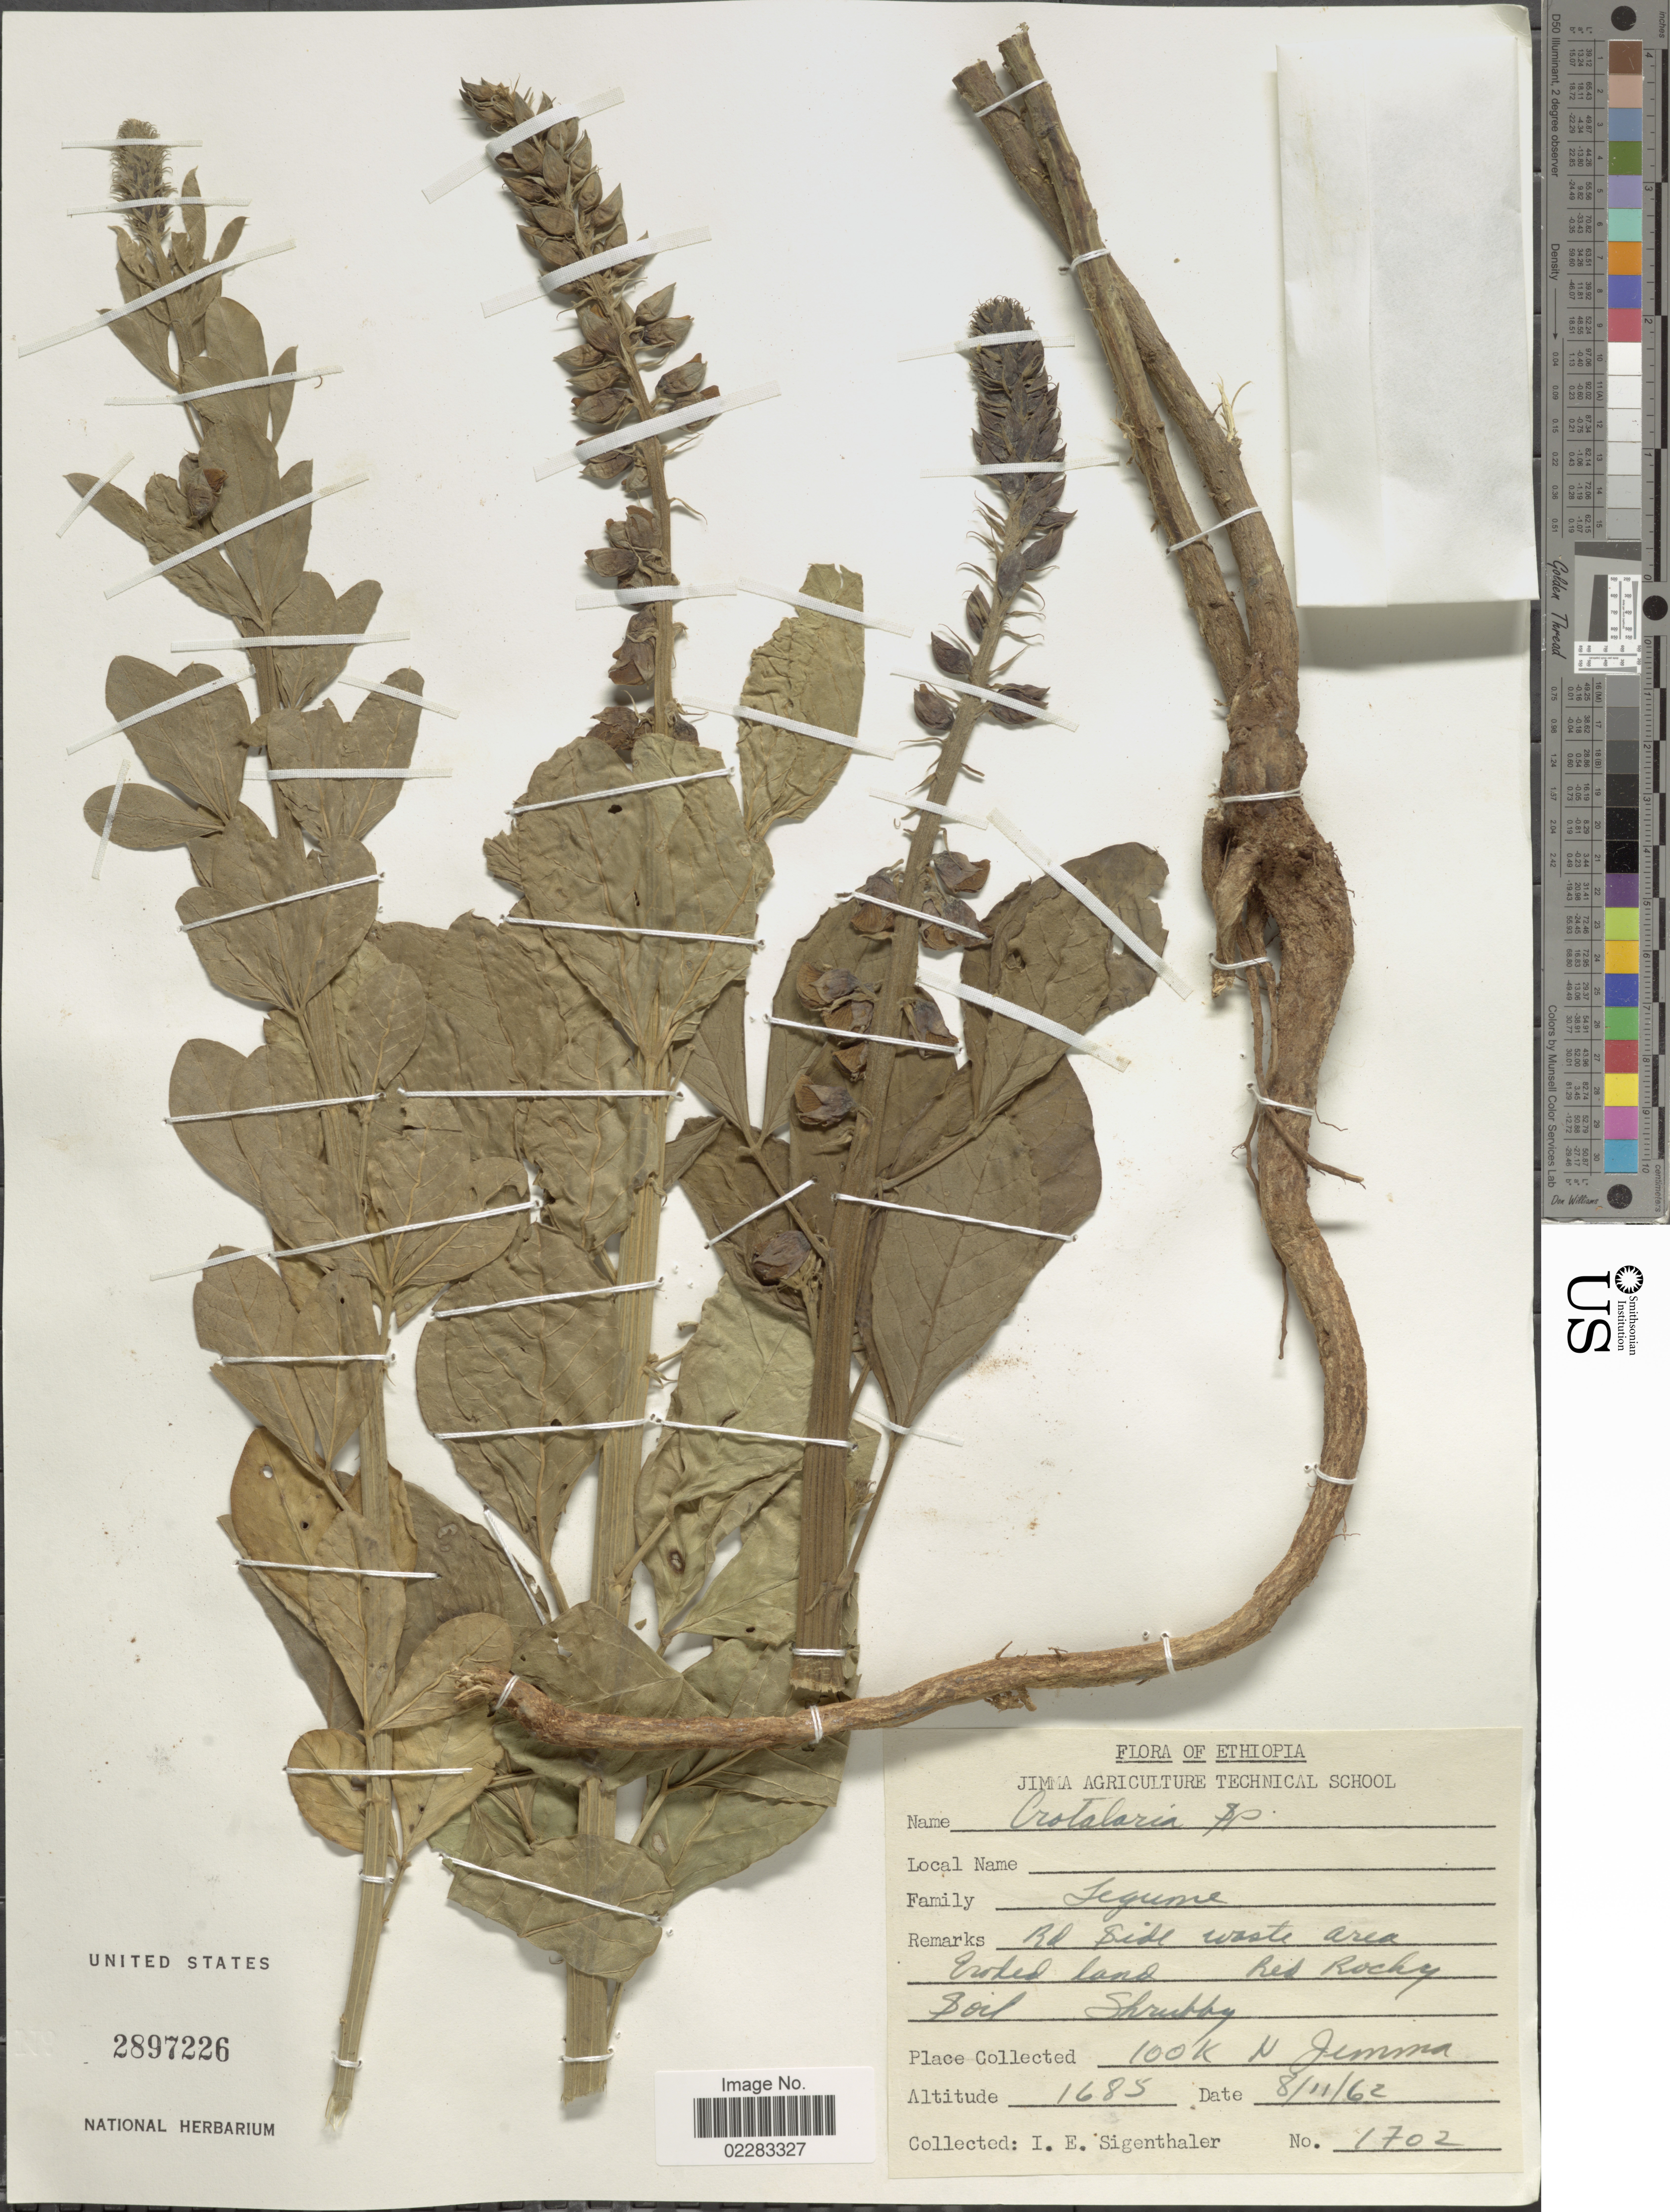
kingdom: Plantae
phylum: Tracheophyta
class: Magnoliopsida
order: Fabales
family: Fabaceae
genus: Crotalaria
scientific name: Crotalaria sp.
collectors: I. Sigenthaler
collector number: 1702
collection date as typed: Transcribed d/m/y: 8/11/62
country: Ethiopia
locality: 100 k N Jemma [interpreted]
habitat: Rd side waste area, eroded land red rocky soil shrubby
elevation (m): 1685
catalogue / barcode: US 2897226